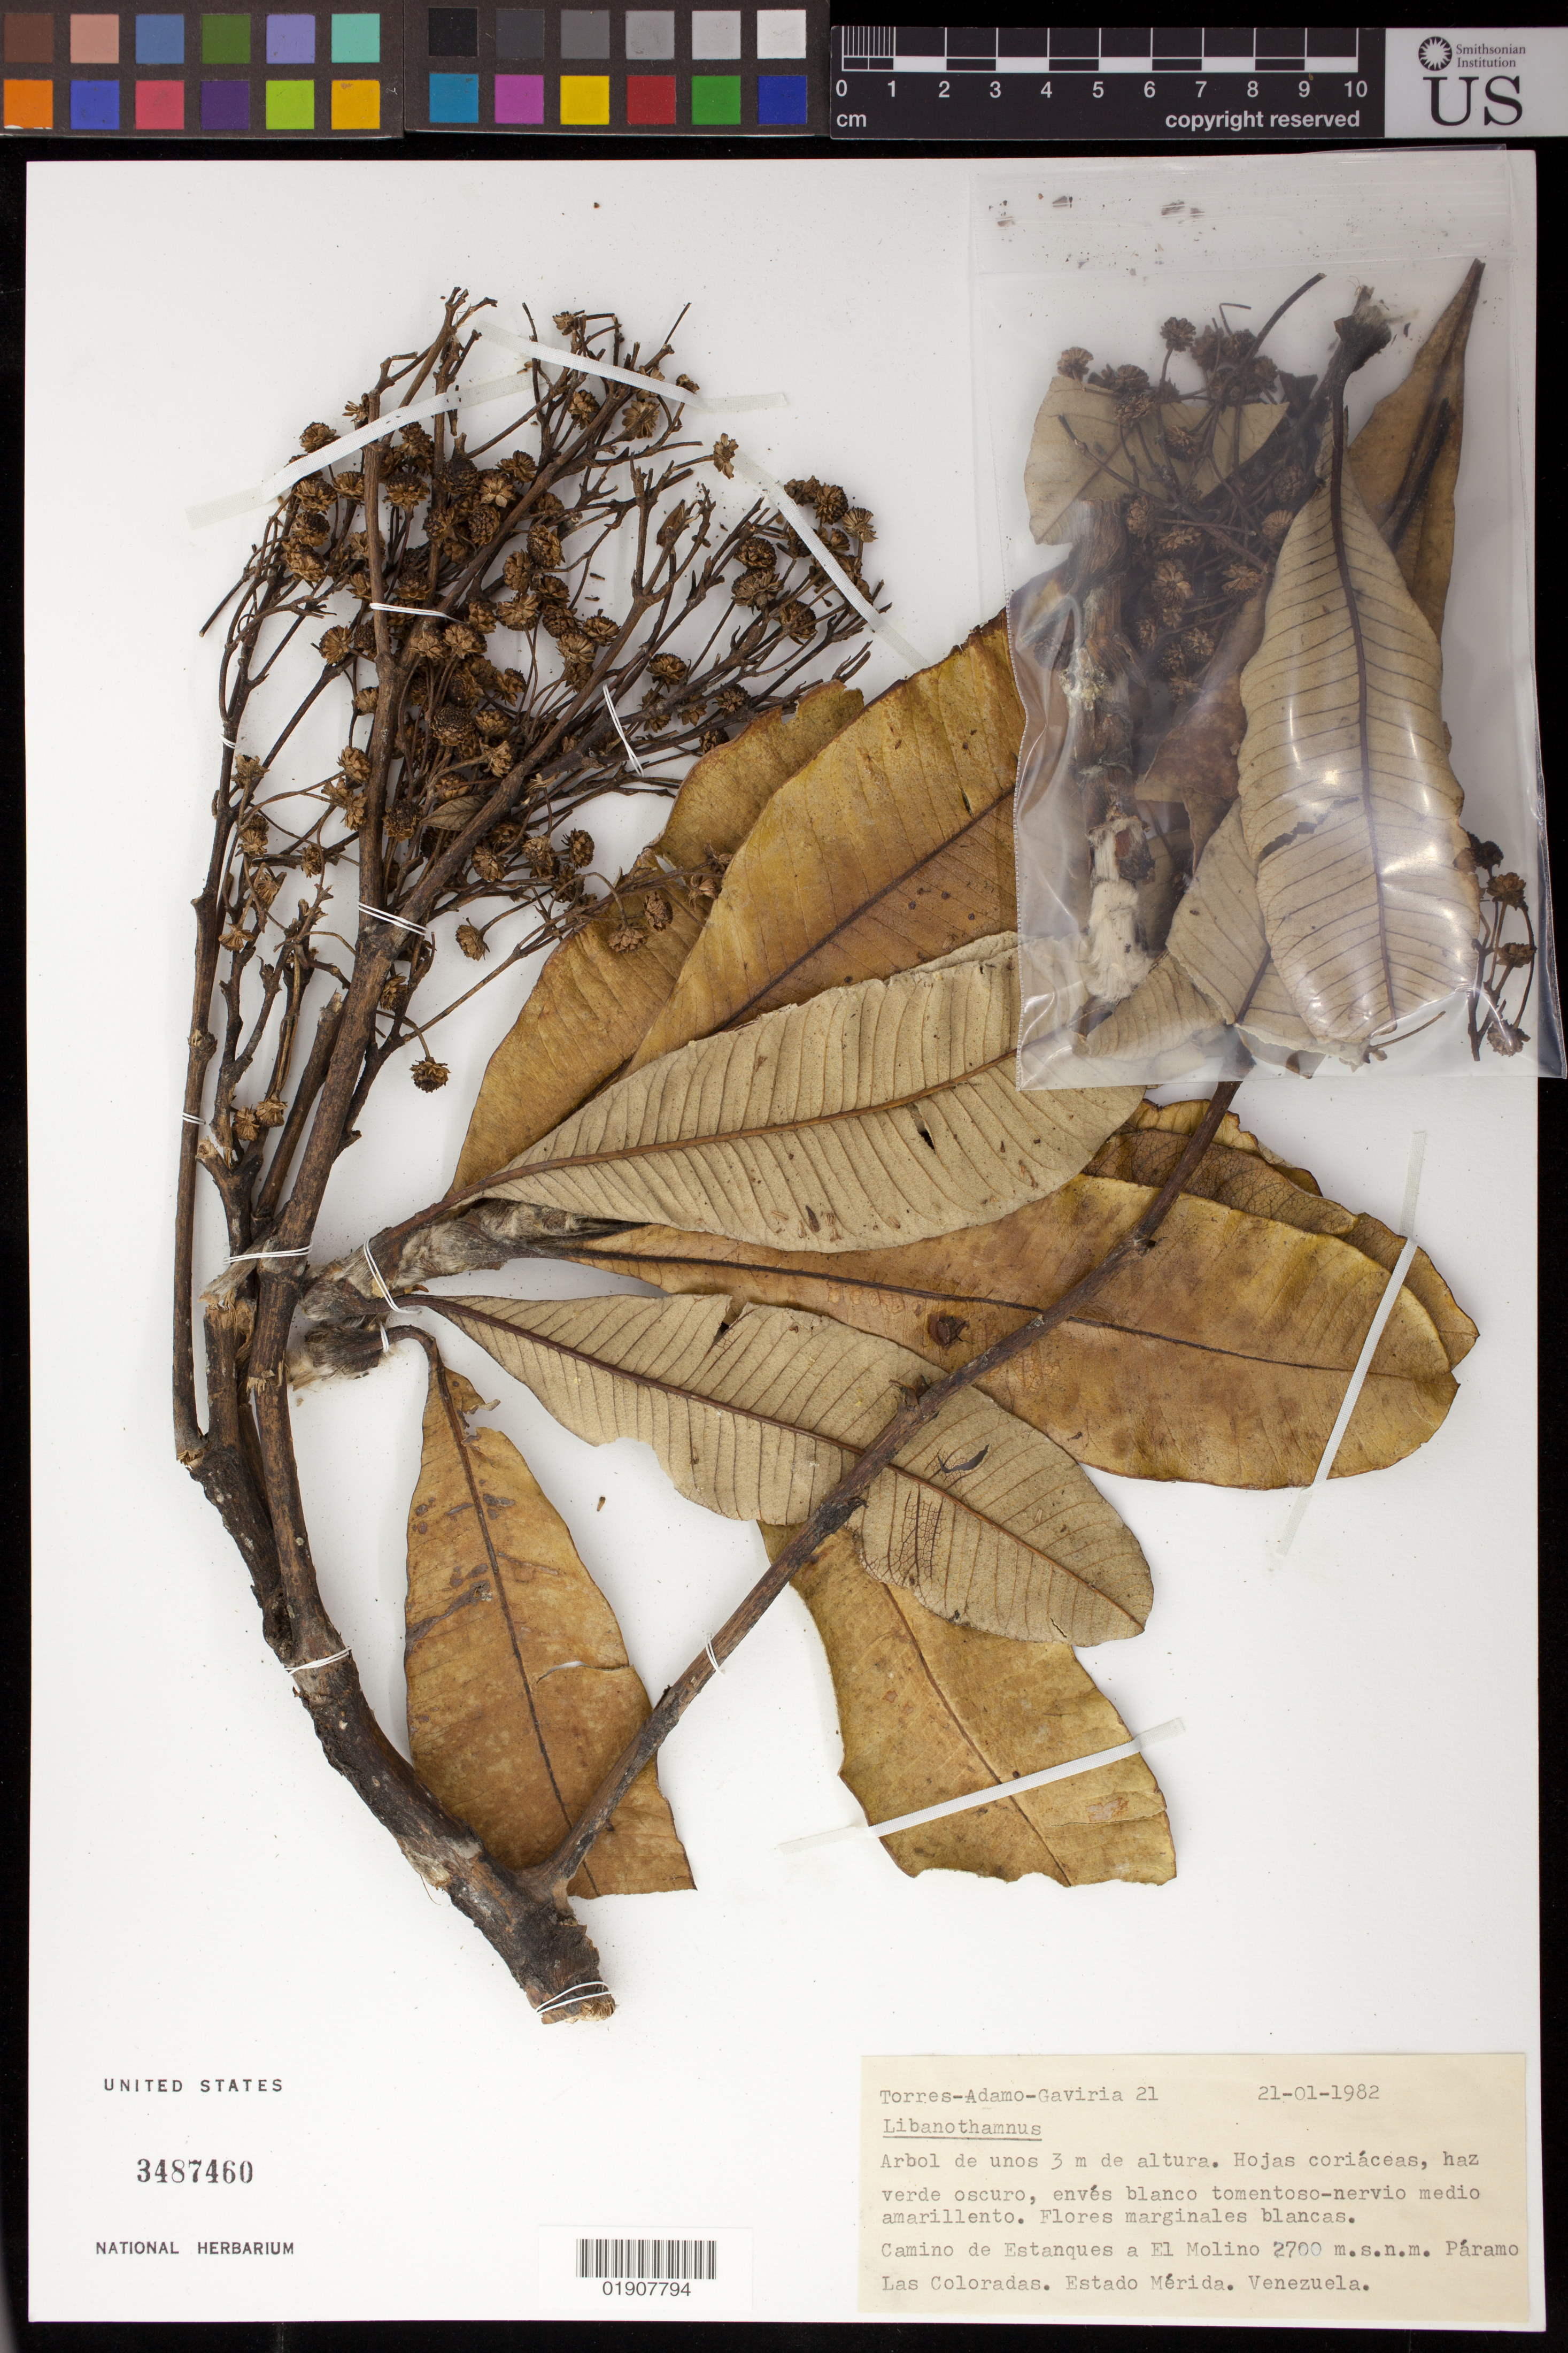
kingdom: Plantae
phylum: Tracheophyta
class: Magnoliopsida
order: Asterales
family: Asteraceae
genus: Libanothamnus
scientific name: Libanothamnus sp.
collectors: F. Torres, J. Gaviria & G. Adamo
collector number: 21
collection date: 1982-01-21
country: Venezuela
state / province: Mérida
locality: Camino de Estanques a El Molino. Parama Las Coloradas.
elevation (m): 2700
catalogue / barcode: US 3487460